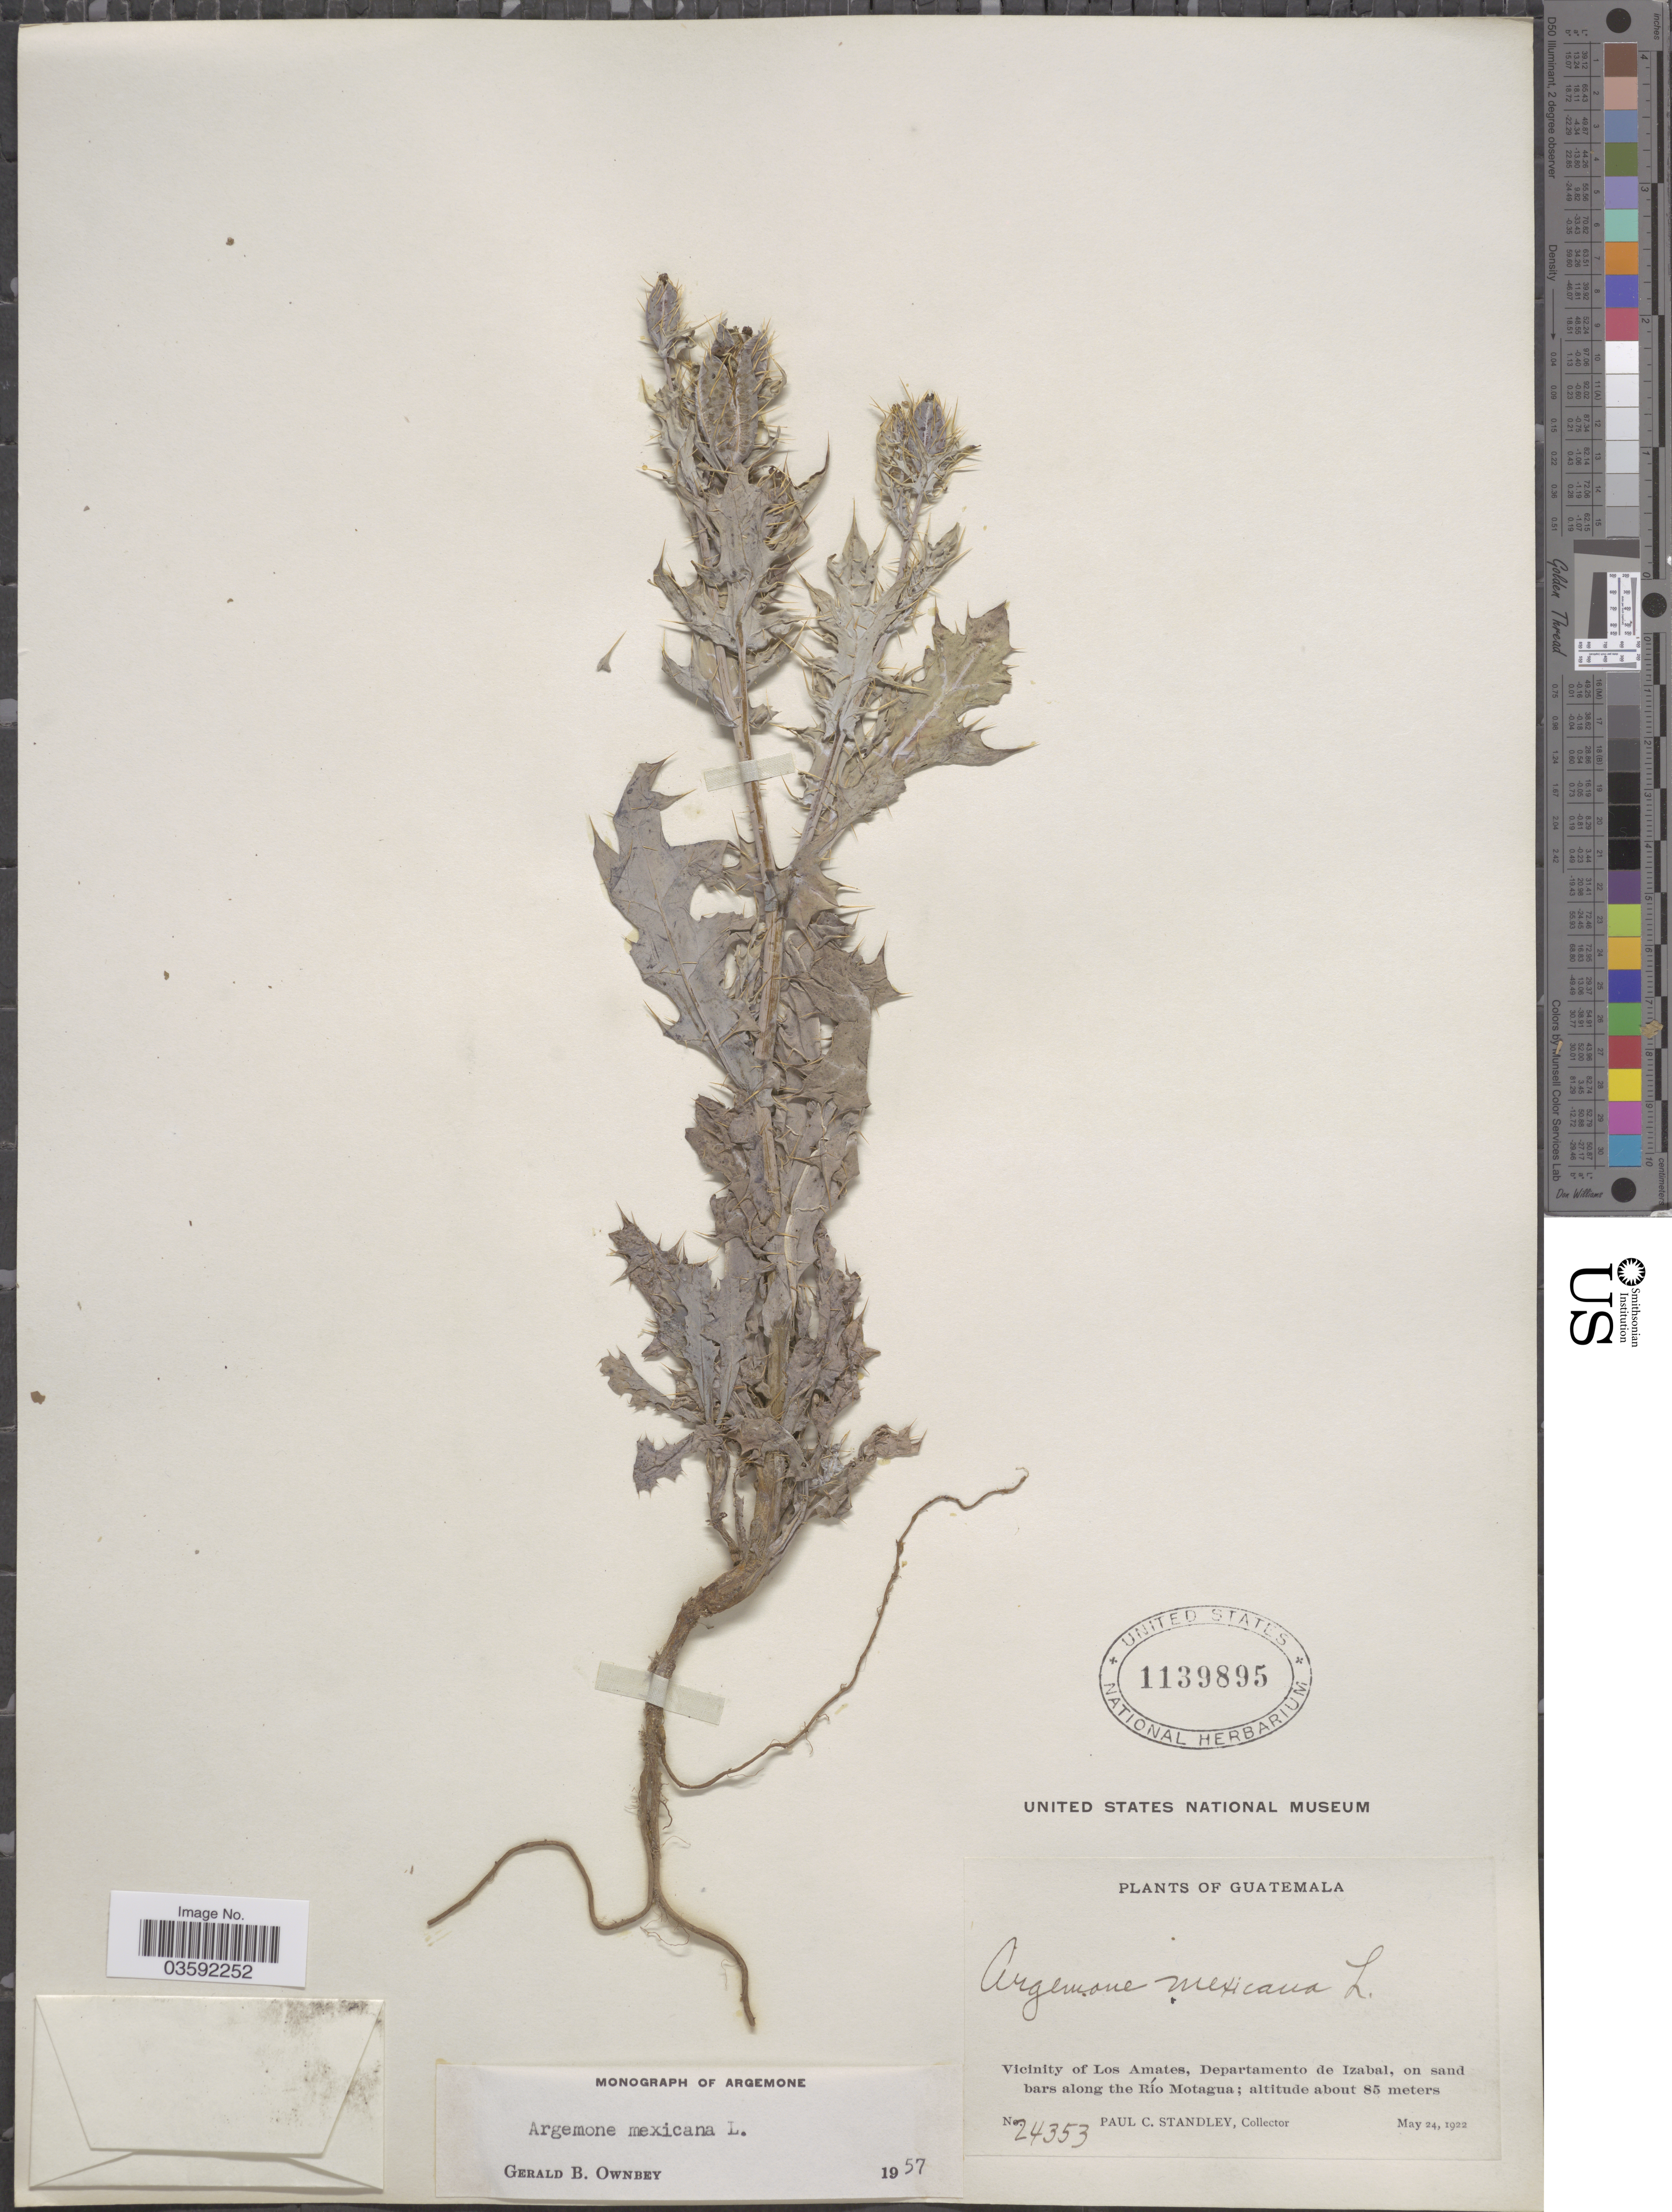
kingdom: Plantae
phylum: Tracheophyta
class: Magnoliopsida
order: Ranunculales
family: Papaveraceae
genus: Argemone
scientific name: Argemone mexicana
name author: L.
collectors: P. C. Standley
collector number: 24353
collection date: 1922-05-24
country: Guatemala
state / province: Izabal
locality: Vicinity of Los Amates, Departamento de Izabal, on sand bars along the Río Motagua.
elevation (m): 85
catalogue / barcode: US 1139895